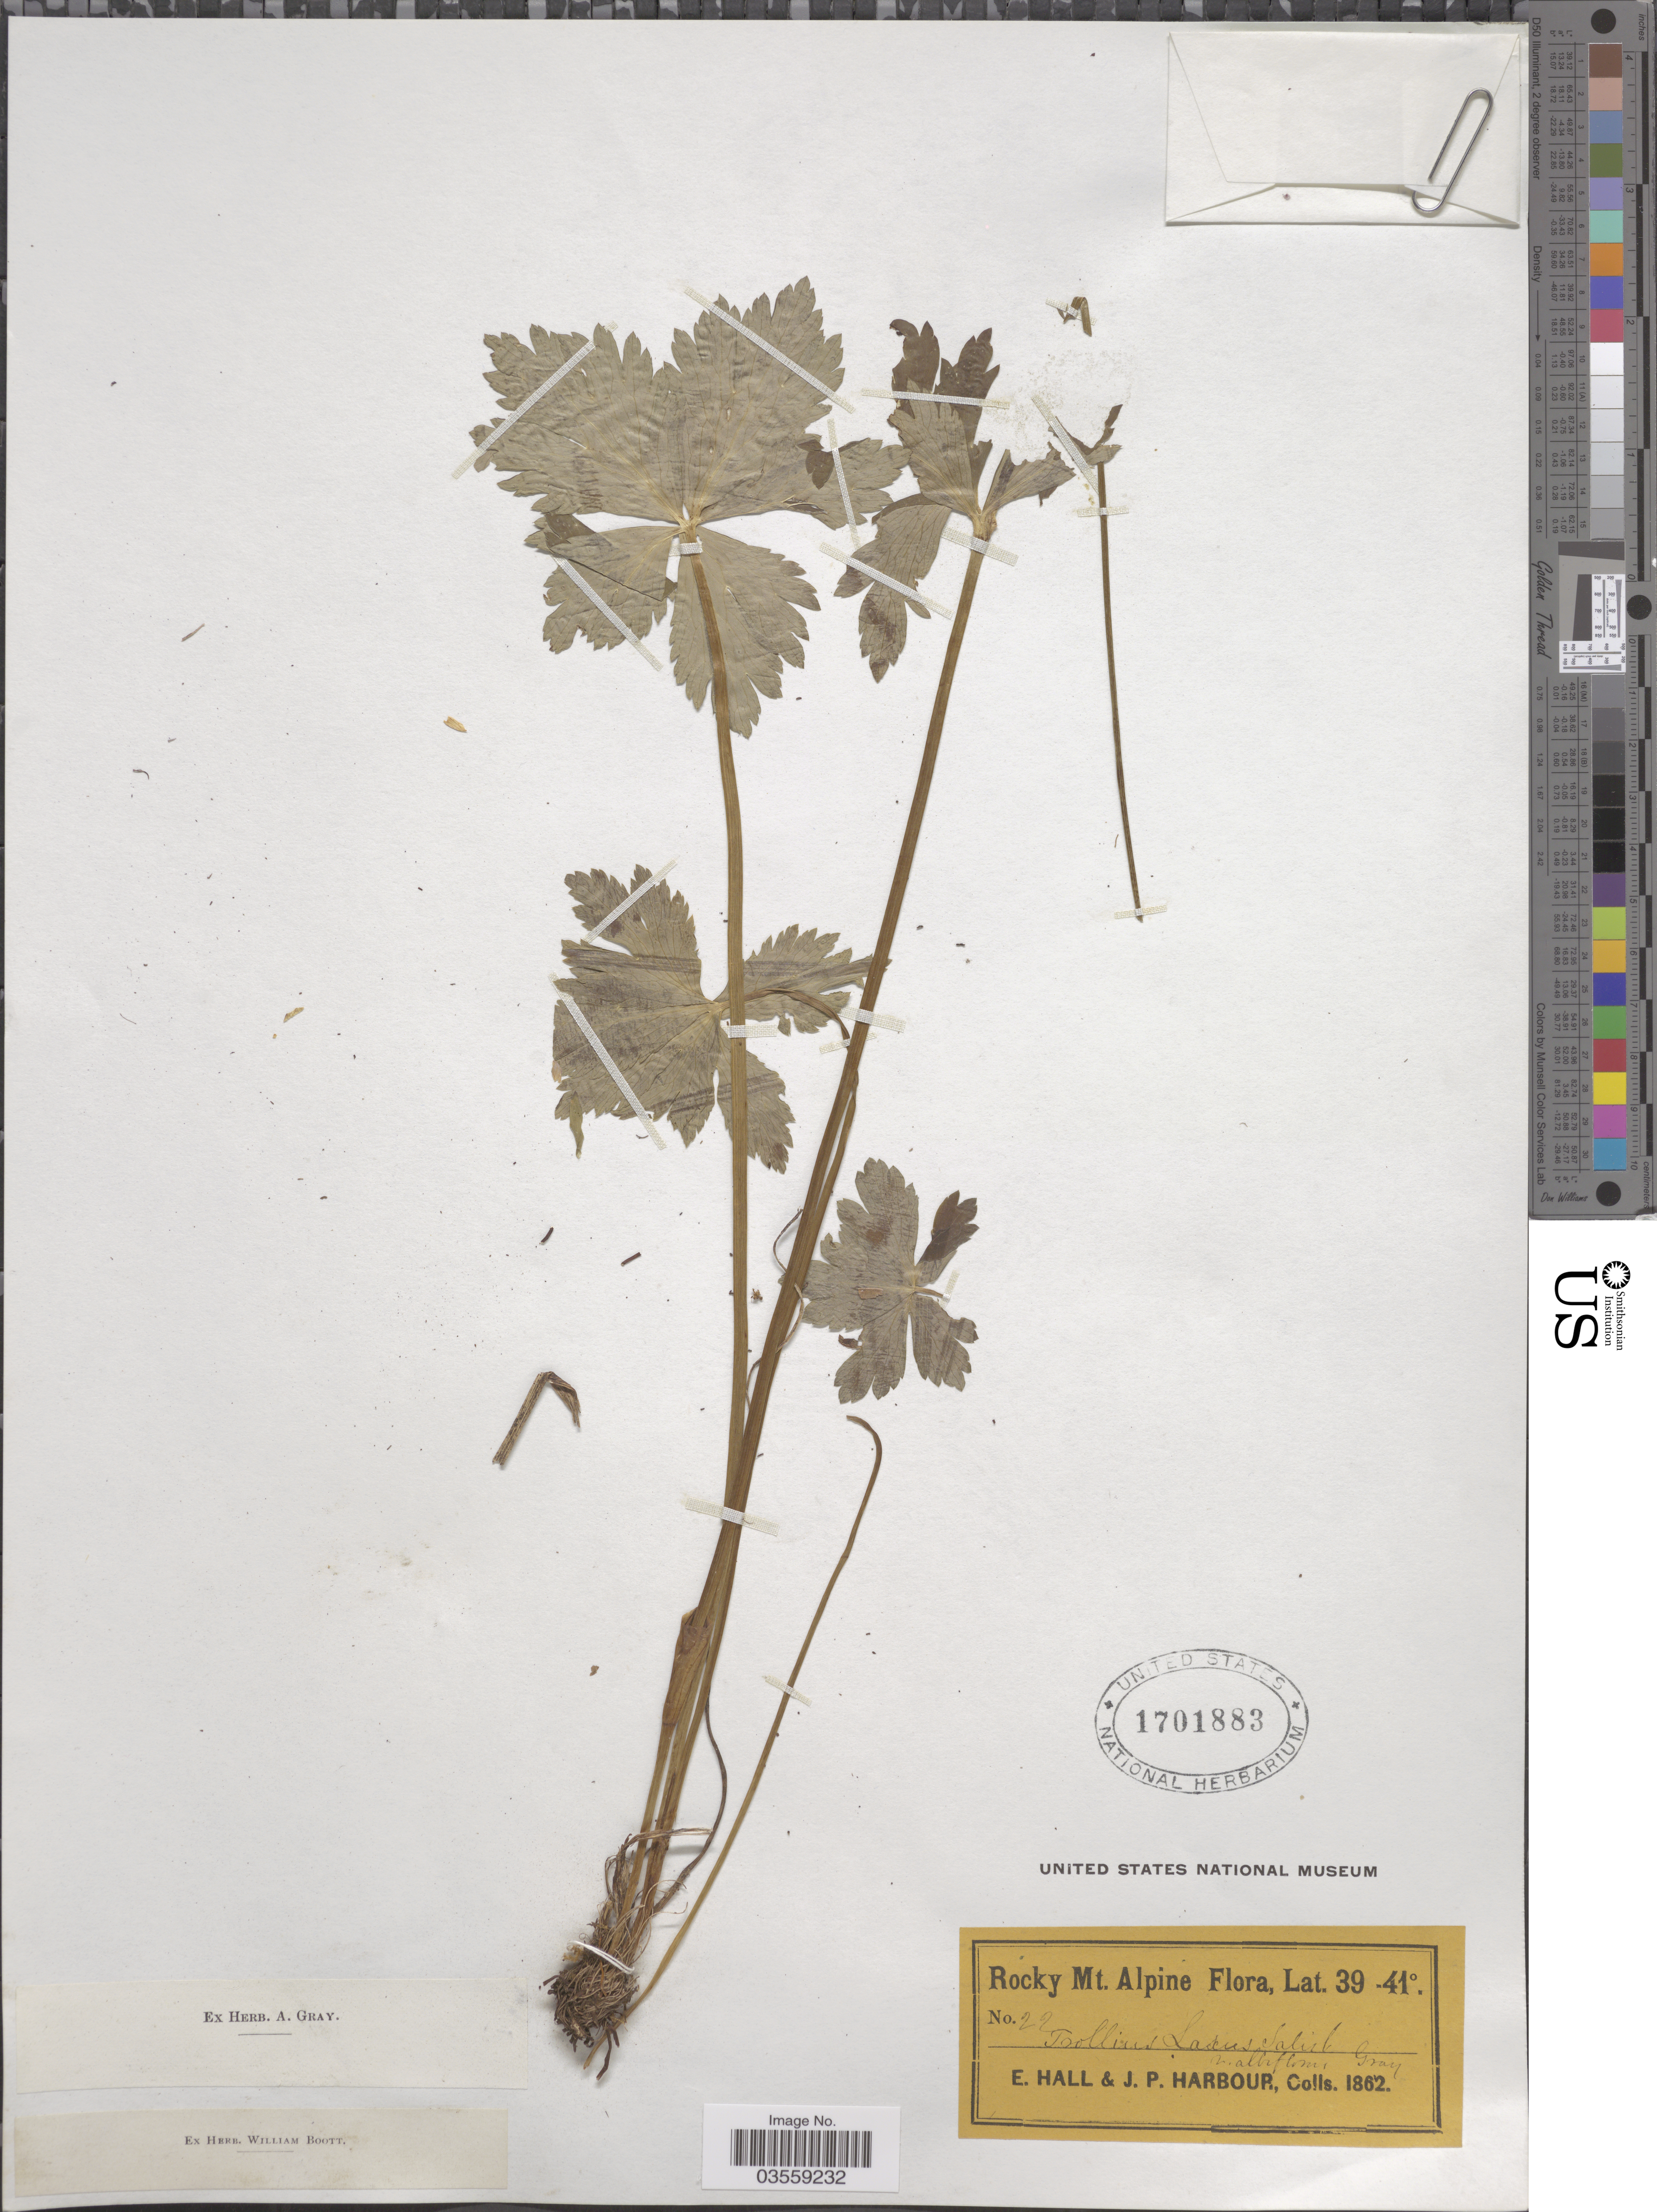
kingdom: Plantae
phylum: Tracheophyta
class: Magnoliopsida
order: Ranunculales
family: Ranunculaceae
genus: Trollius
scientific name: Trollius laxus var. albiflorus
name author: A. Gray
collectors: E. Hall & J. Harbour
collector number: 22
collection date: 1862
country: United States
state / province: Colorado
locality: Rocky Mt. Alpine.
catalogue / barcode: US 1701883